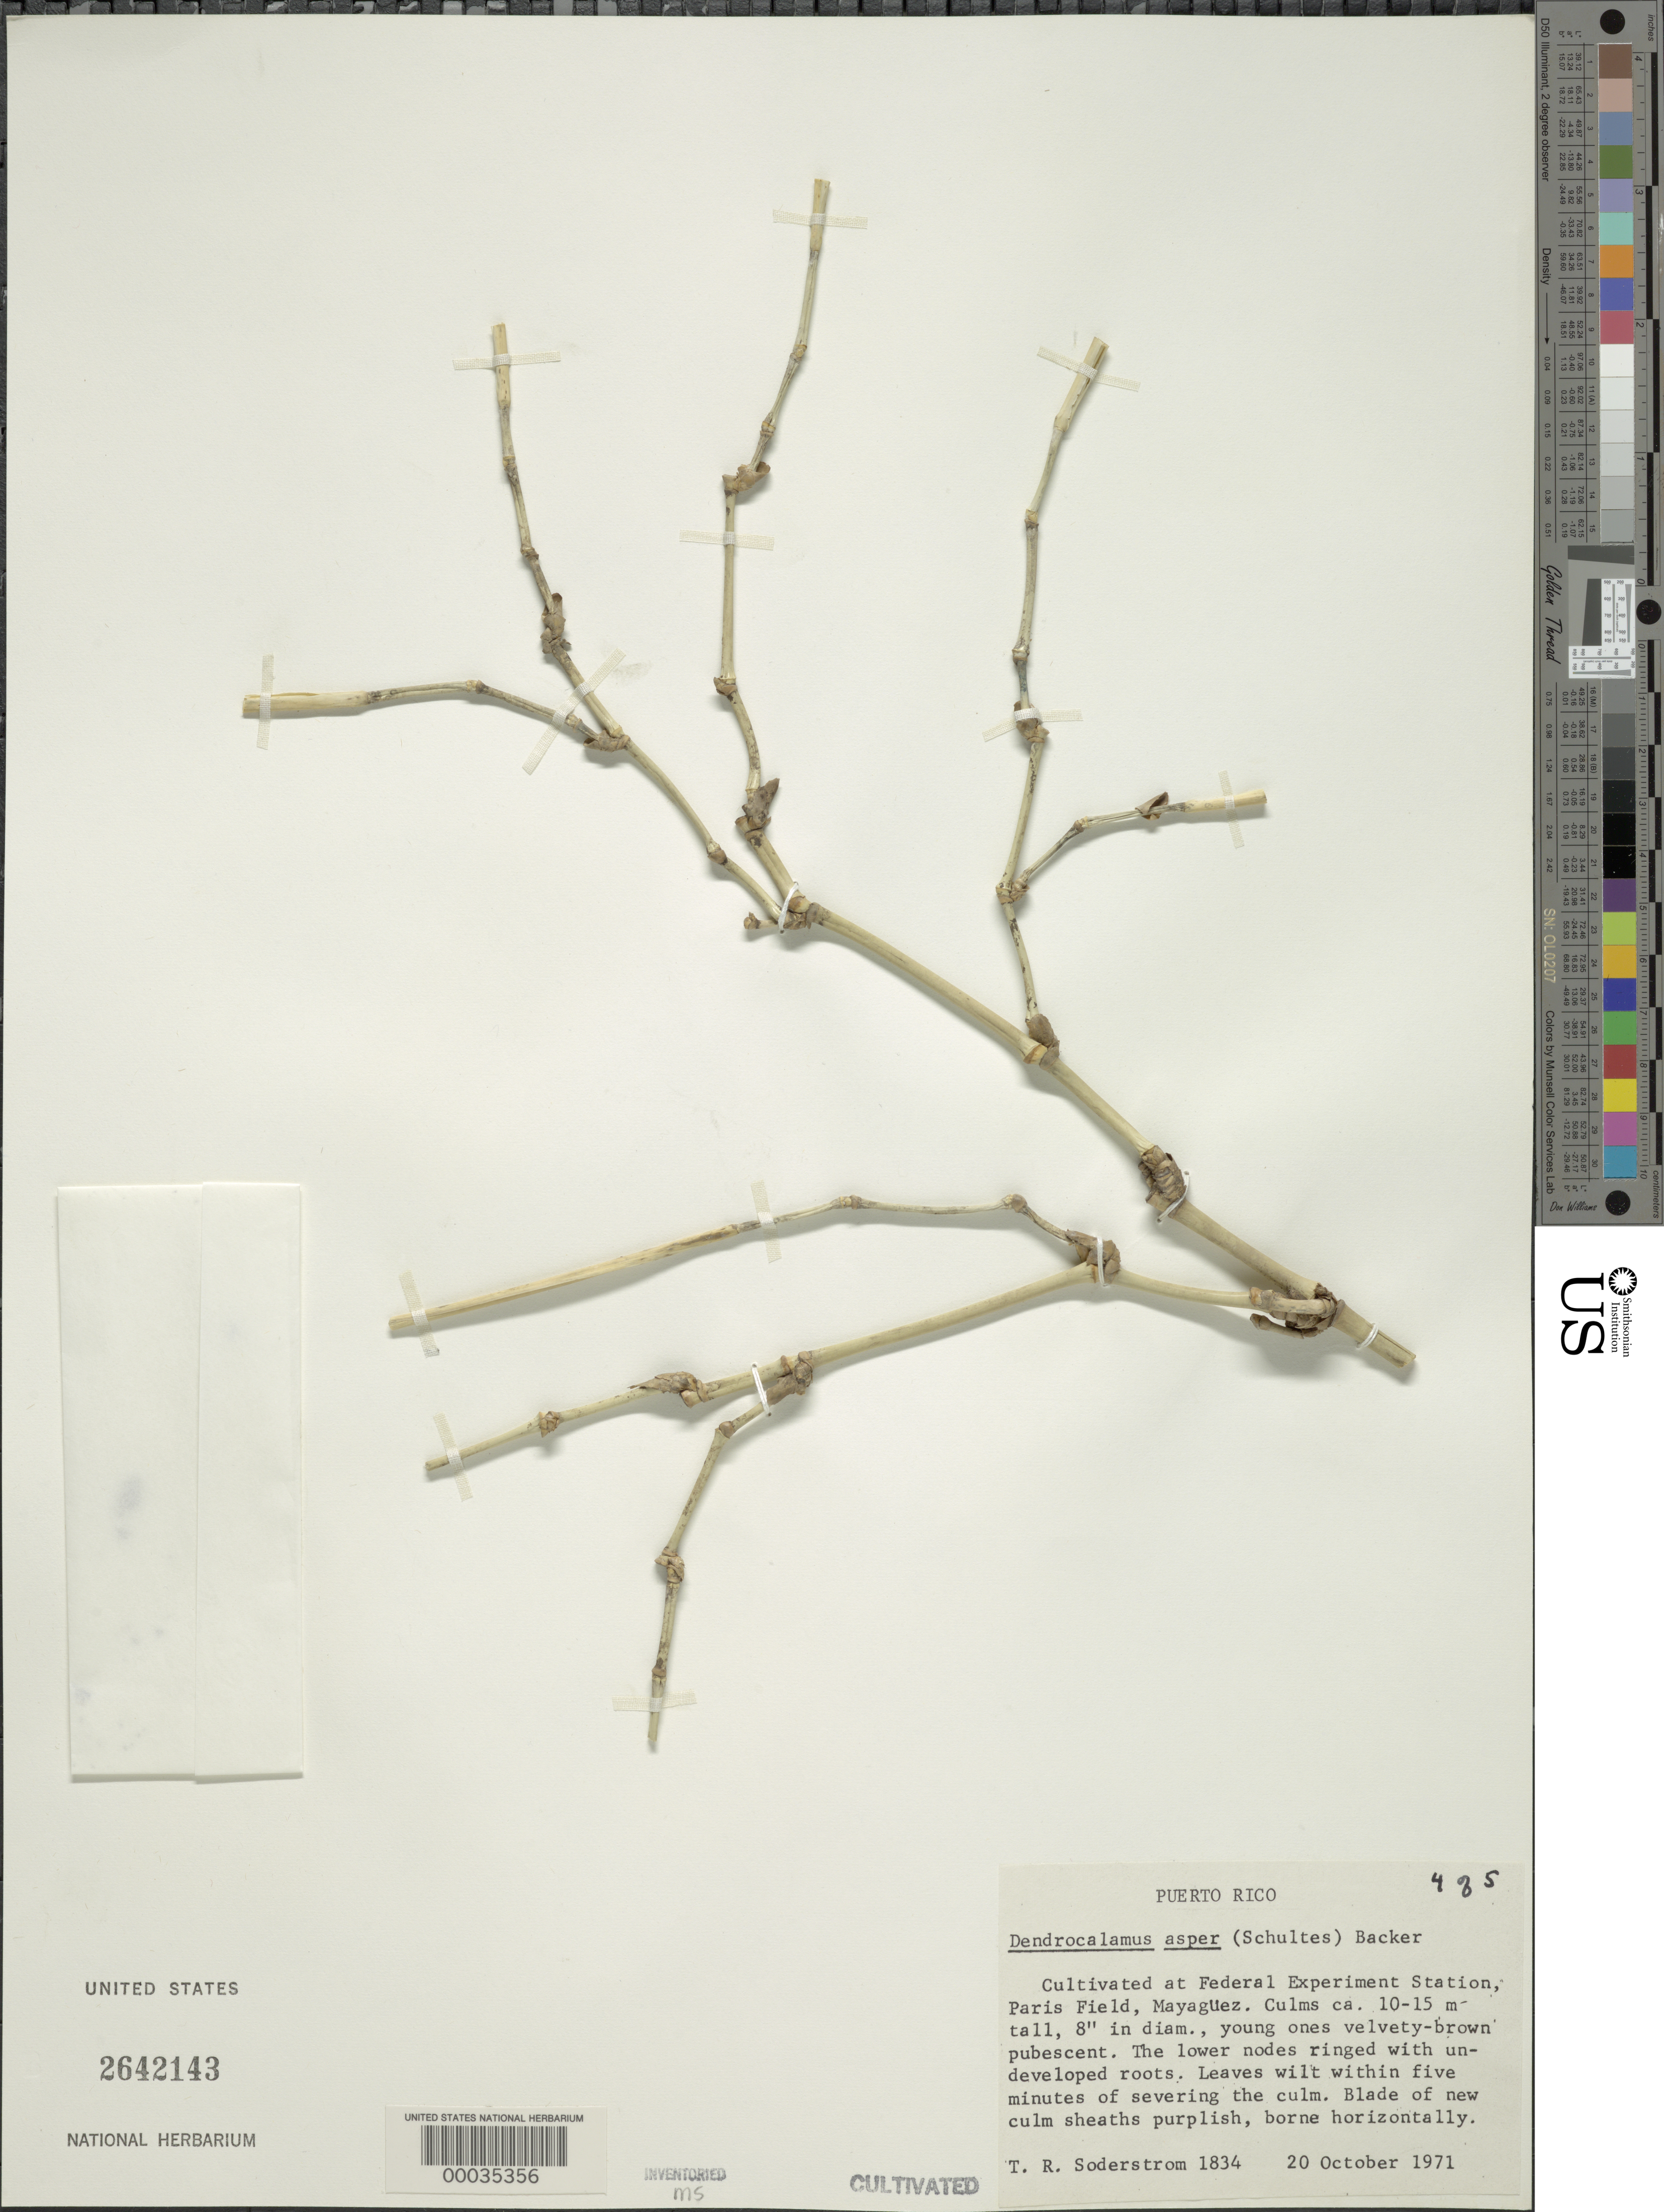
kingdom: Plantae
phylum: Tracheophyta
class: Liliopsida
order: Poales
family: Poaceae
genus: Dendrocalamus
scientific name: Dendrocalamus asper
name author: (Schult. & Schult. f.) Backer ex K. Heyne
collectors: T. R. Soderstrom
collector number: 1834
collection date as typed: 20 Oct 1971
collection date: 1971-10-20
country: Puerto Rico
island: Greater Antilles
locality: Federal experimental station, paris field-mayaguez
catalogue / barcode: US 2642143